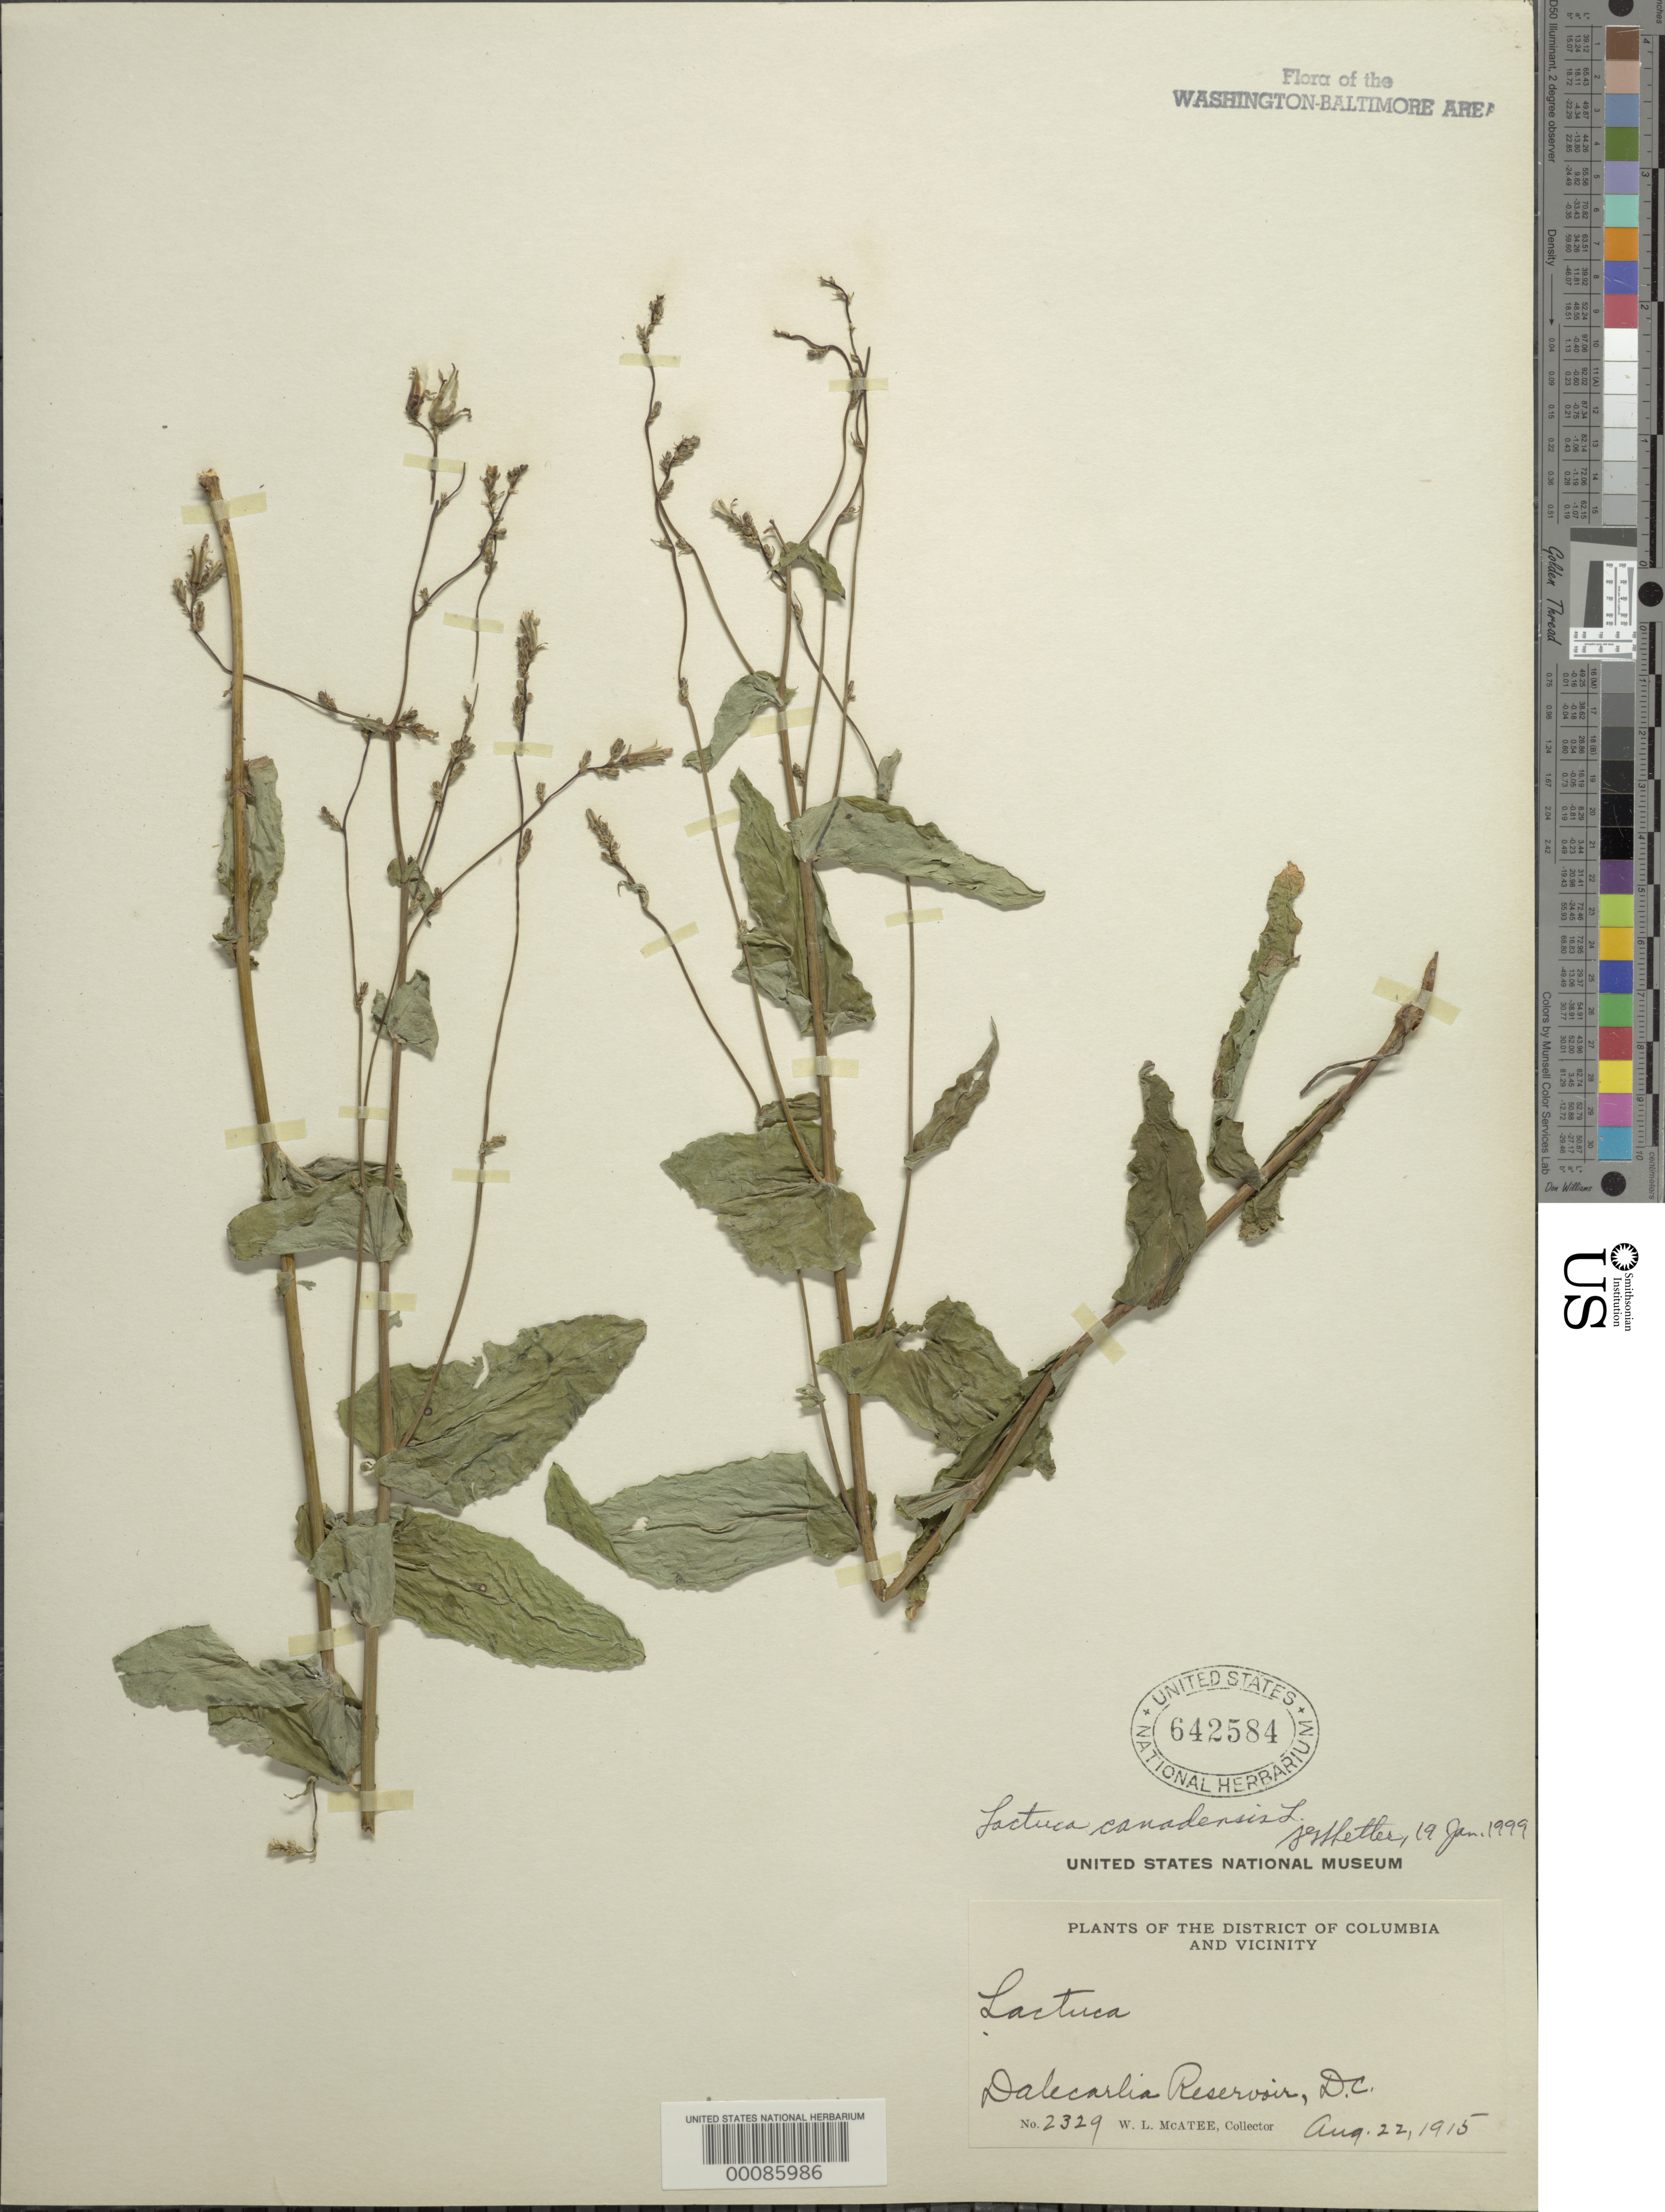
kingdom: Plantae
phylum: Tracheophyta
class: Magnoliopsida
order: Asterales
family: Asteraceae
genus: Lactuca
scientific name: Lactuca canadensis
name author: L.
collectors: W. McAtee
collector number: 2329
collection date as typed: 22 Aug 1915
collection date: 1915-08-22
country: United States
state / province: District of Columbia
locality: Dalecarlia Reservoir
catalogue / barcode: US 642584